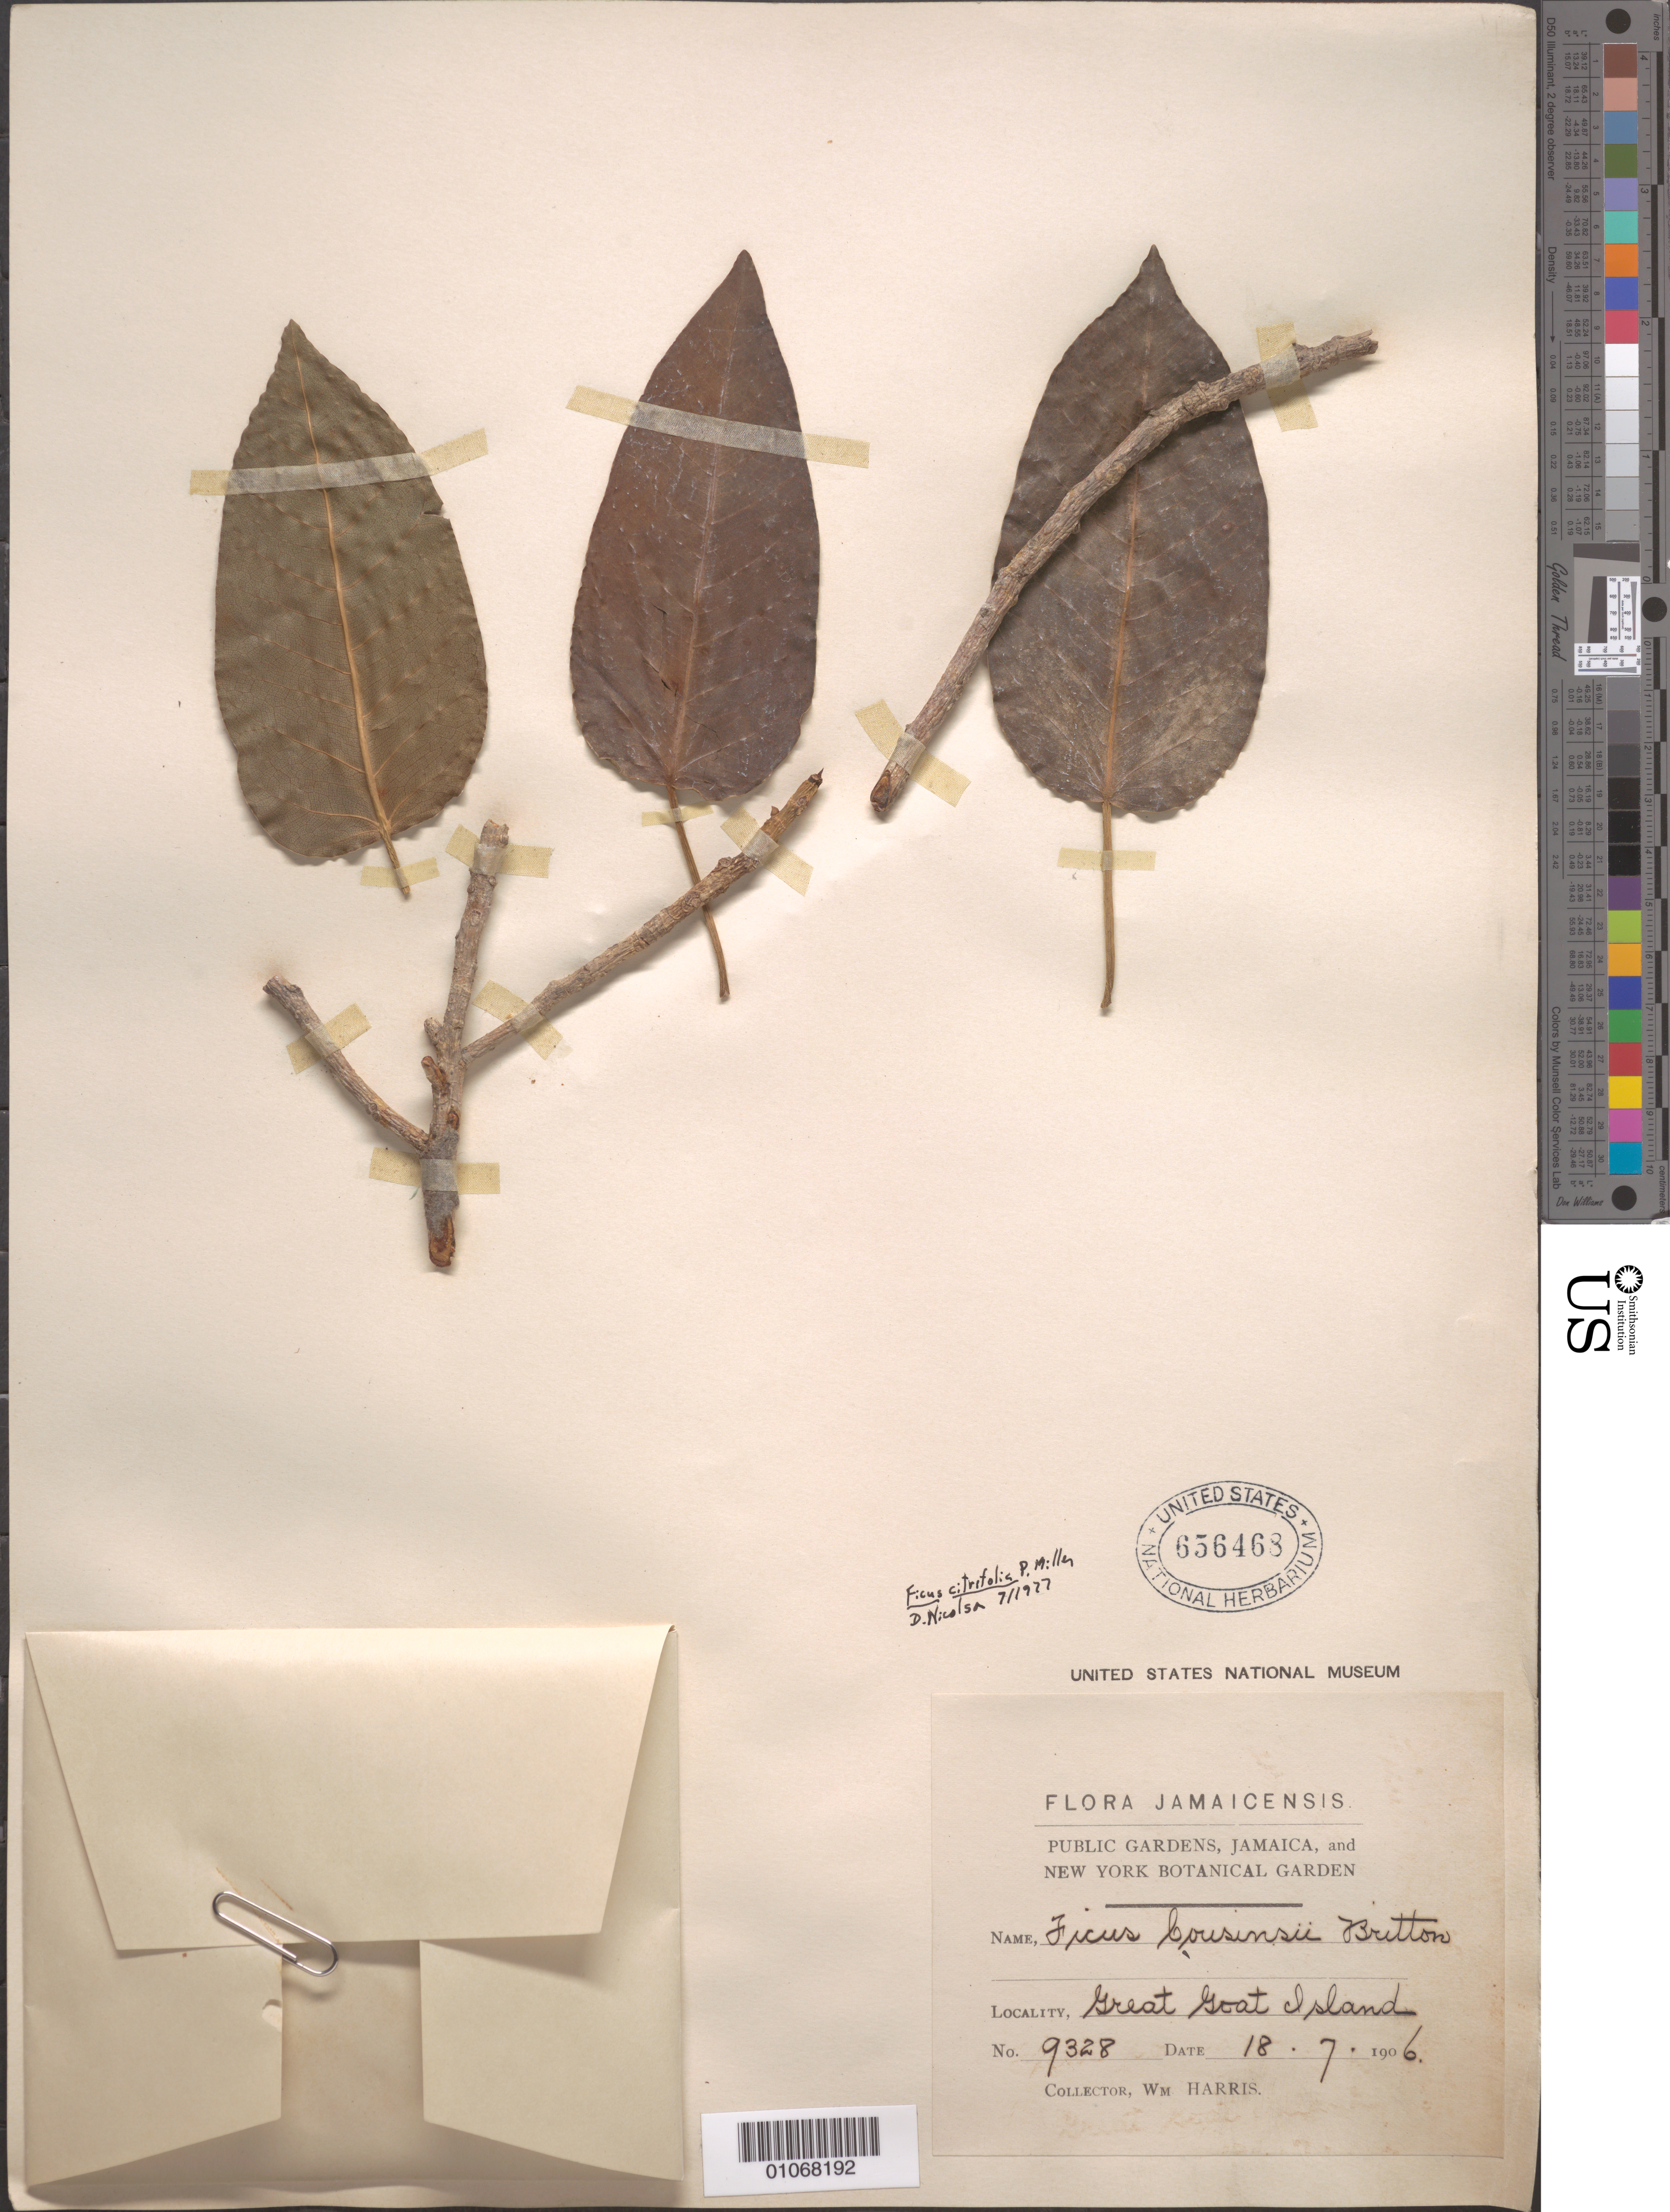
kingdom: Plantae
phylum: Tracheophyta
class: Magnoliopsida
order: Rosales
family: Moraceae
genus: Ficus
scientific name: Ficus citrifolia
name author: Mill.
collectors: W. Harris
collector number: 9328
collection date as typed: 18 Jul 1906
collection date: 1906-07-18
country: Jamaica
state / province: Saint Catherine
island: Great Goat Island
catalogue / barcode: US 656468